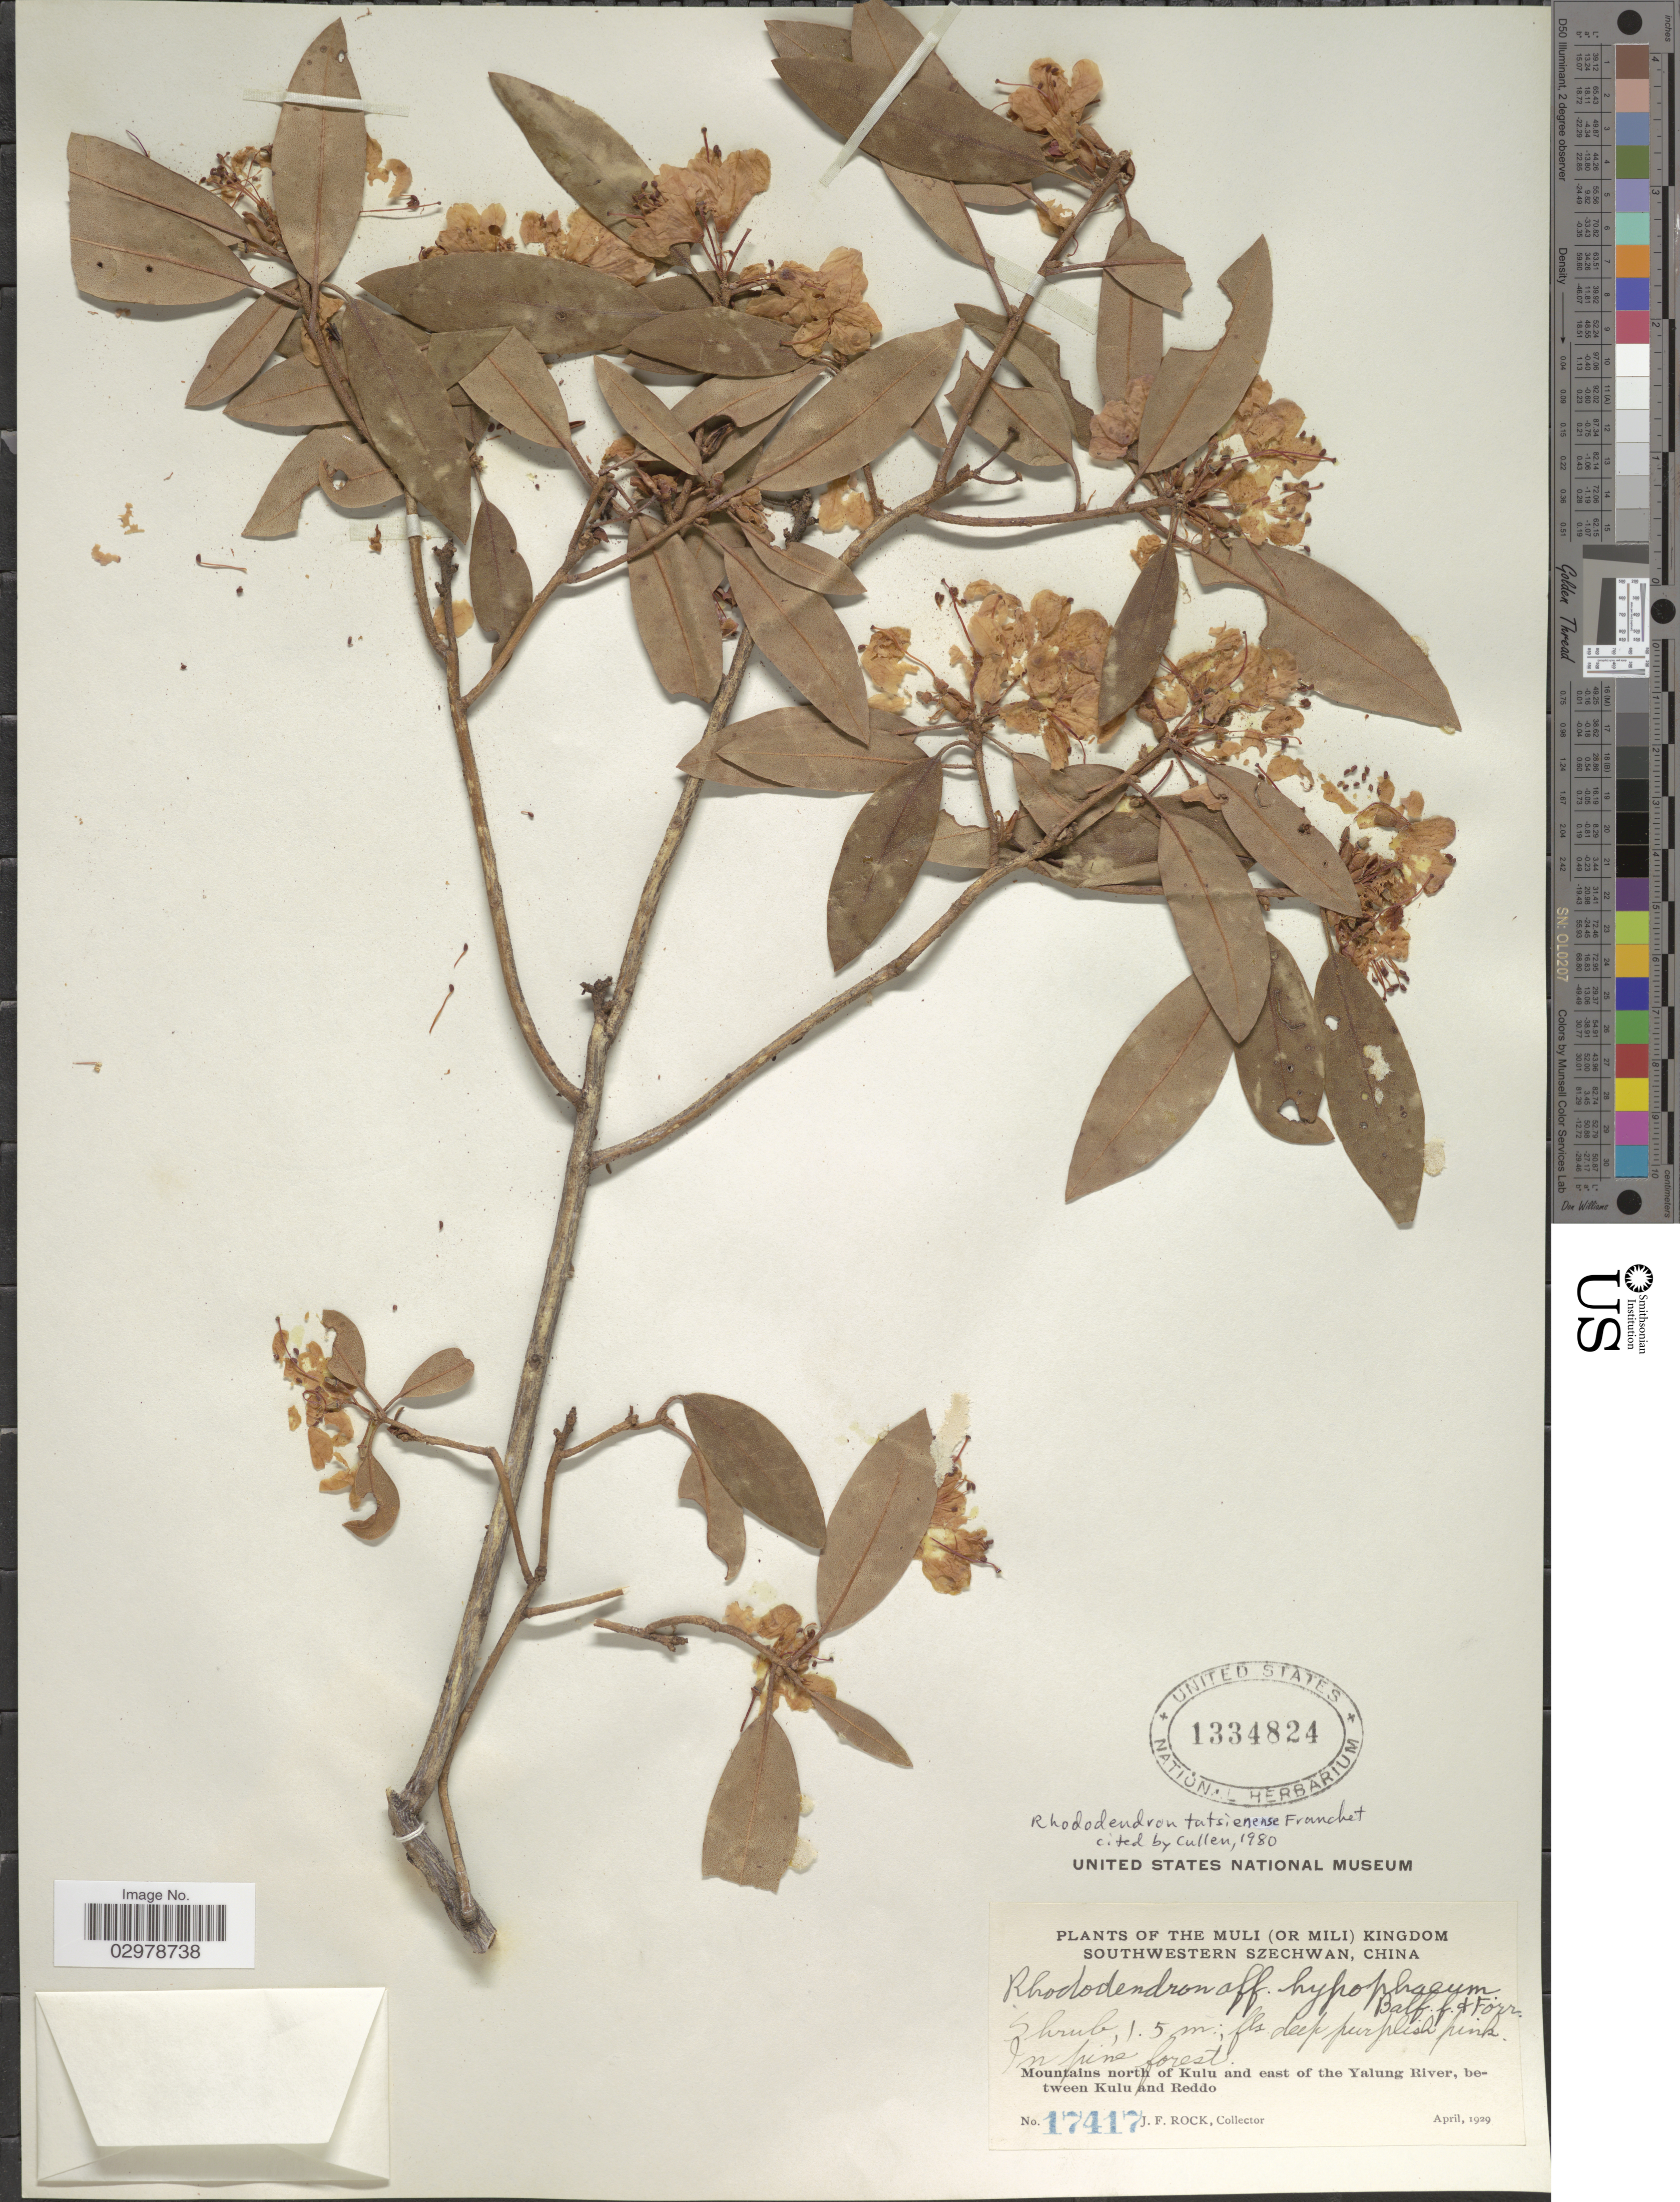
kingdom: Plantae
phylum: Tracheophyta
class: Magnoliopsida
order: Ericales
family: Ericaceae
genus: Rhododendron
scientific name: Rhododendron tatsienense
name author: Franch.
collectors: J. Rock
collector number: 17417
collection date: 1929-04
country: China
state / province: Sichuan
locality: The Muli (or Mili) Kingdom. Southwestern Szechwan. Mountains north of Kulu and east of the Yalung River, between Kulu and Reddo.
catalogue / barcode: US 1334824